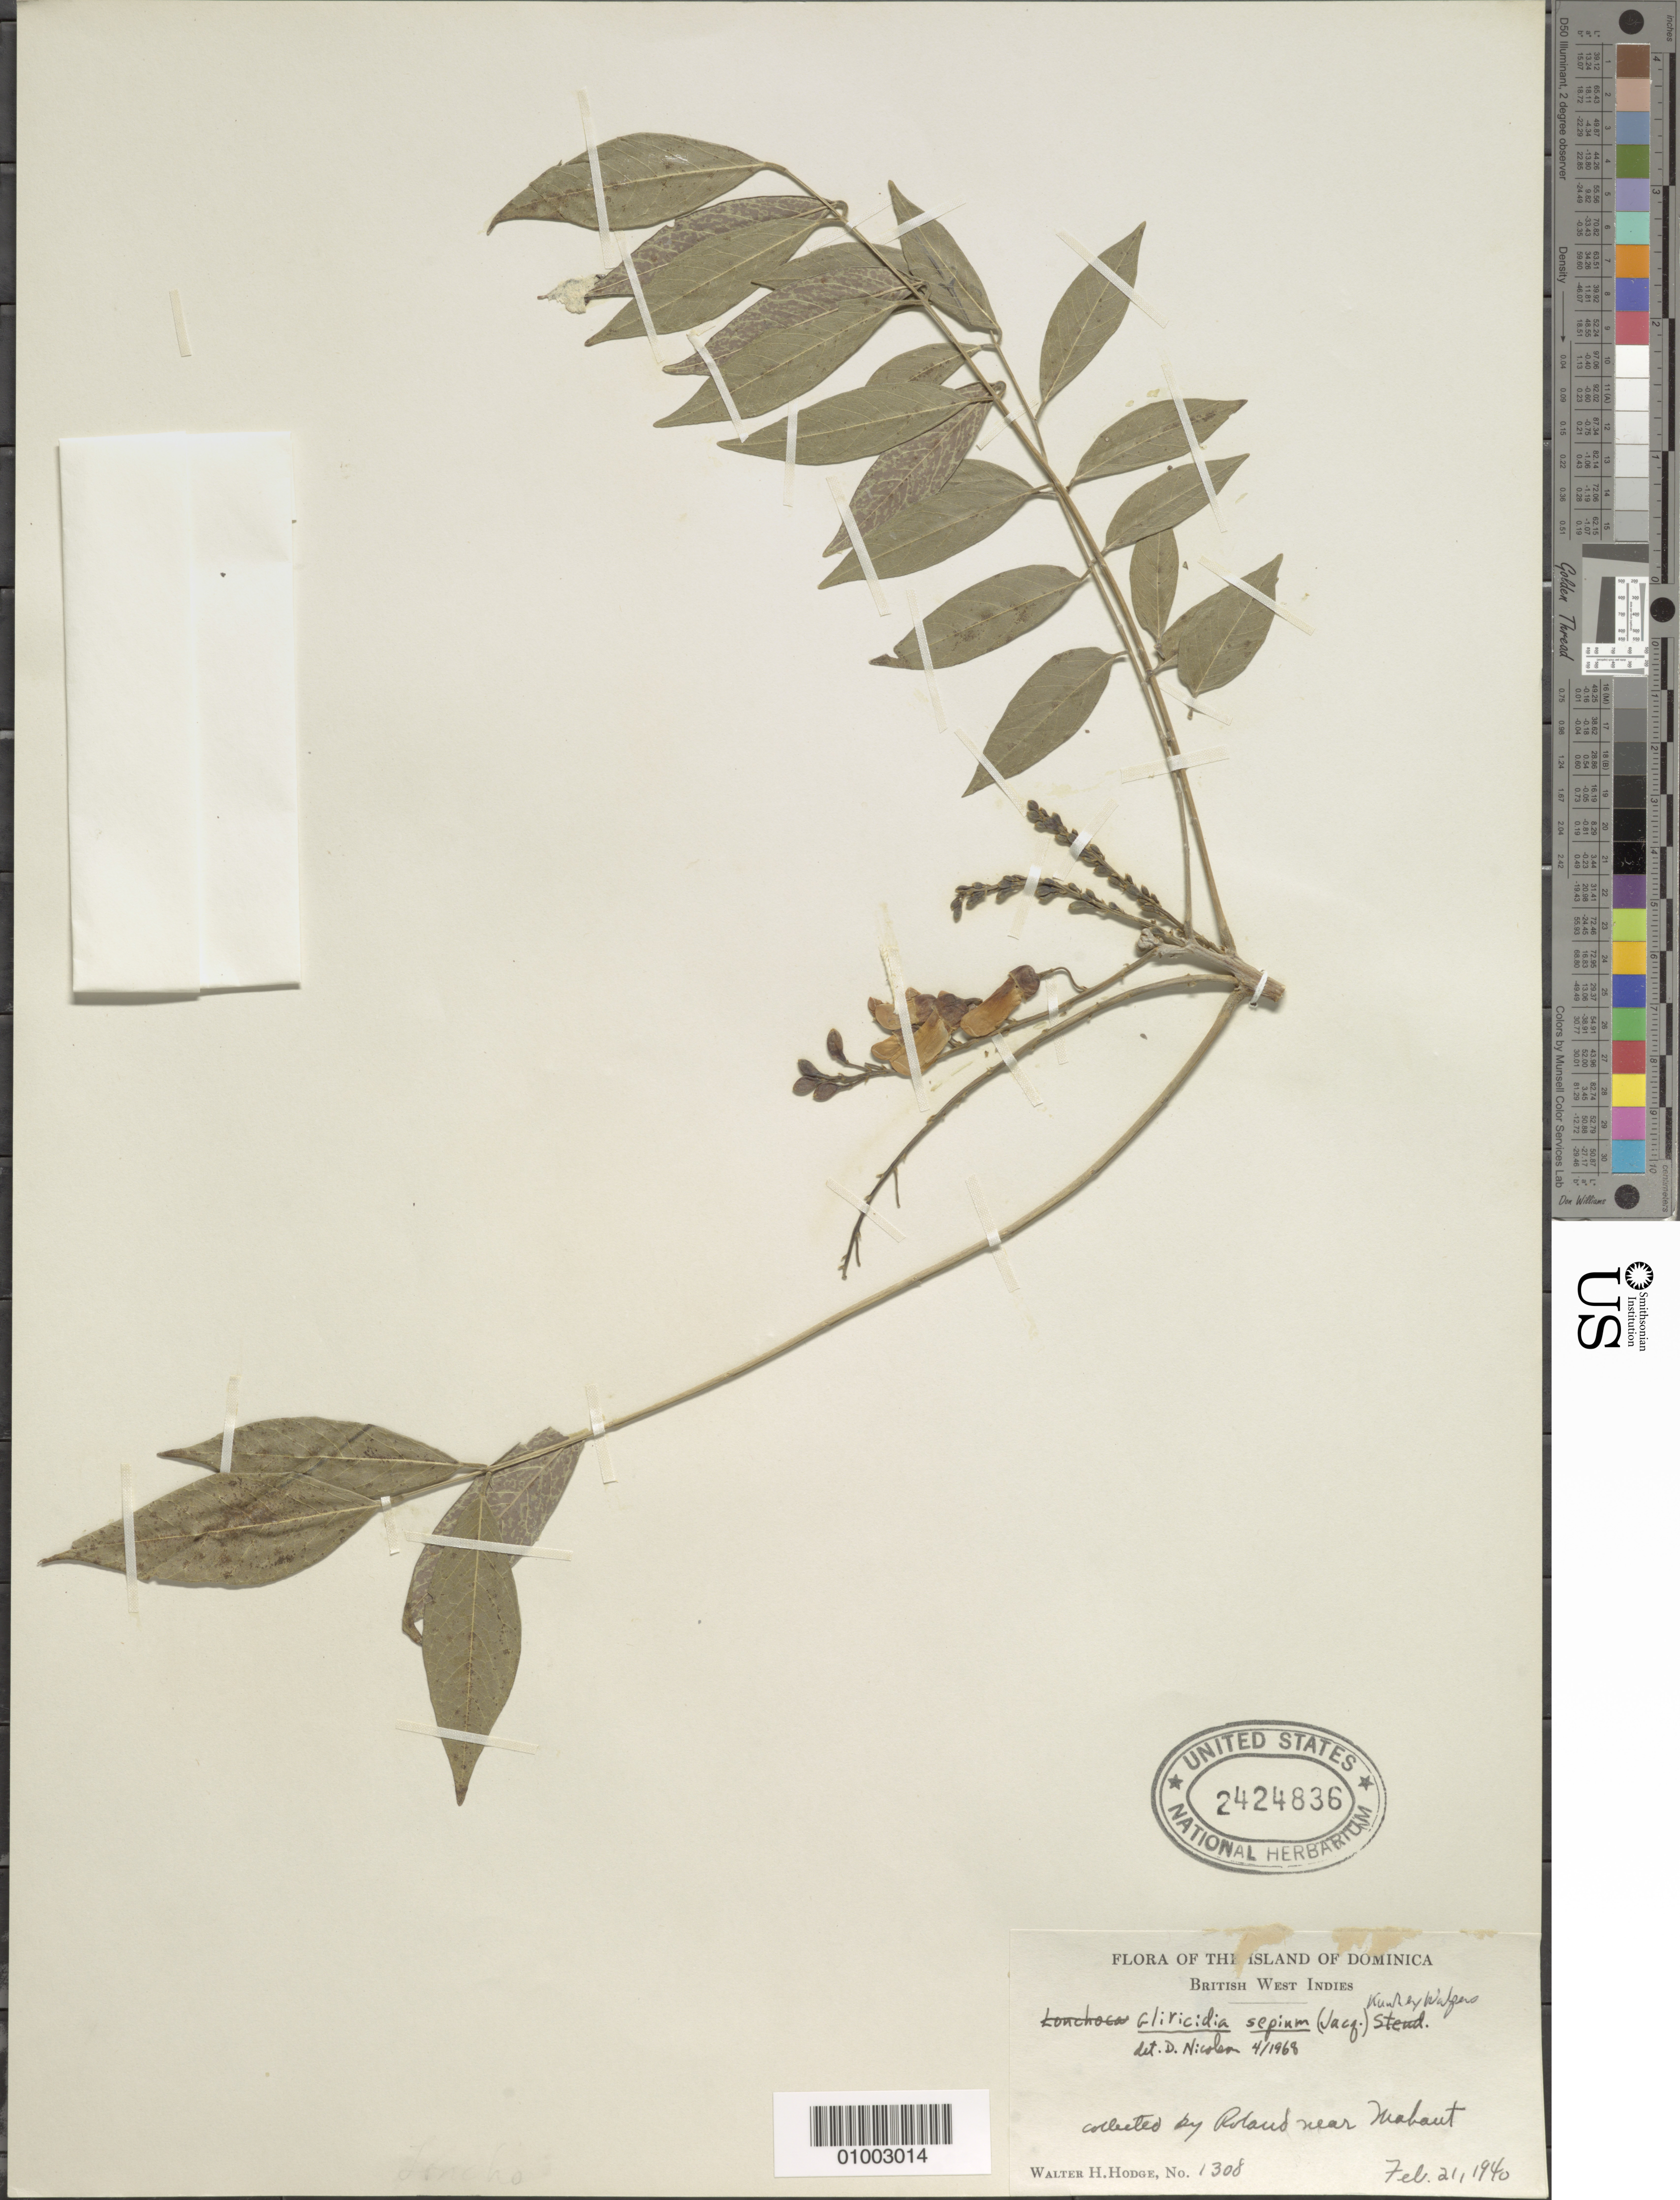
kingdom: Plantae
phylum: Tracheophyta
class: Magnoliopsida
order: Fabales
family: Fabaceae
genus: Gliricidia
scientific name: Gliricidia sepium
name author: (Jacq.) Kunth ex Walp.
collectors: W. Hodge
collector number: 1308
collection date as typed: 21 Feb 1940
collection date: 1940-02-21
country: Dominica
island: Dominica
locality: Near Mahaut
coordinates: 0 N, 0 E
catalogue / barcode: US 2424836